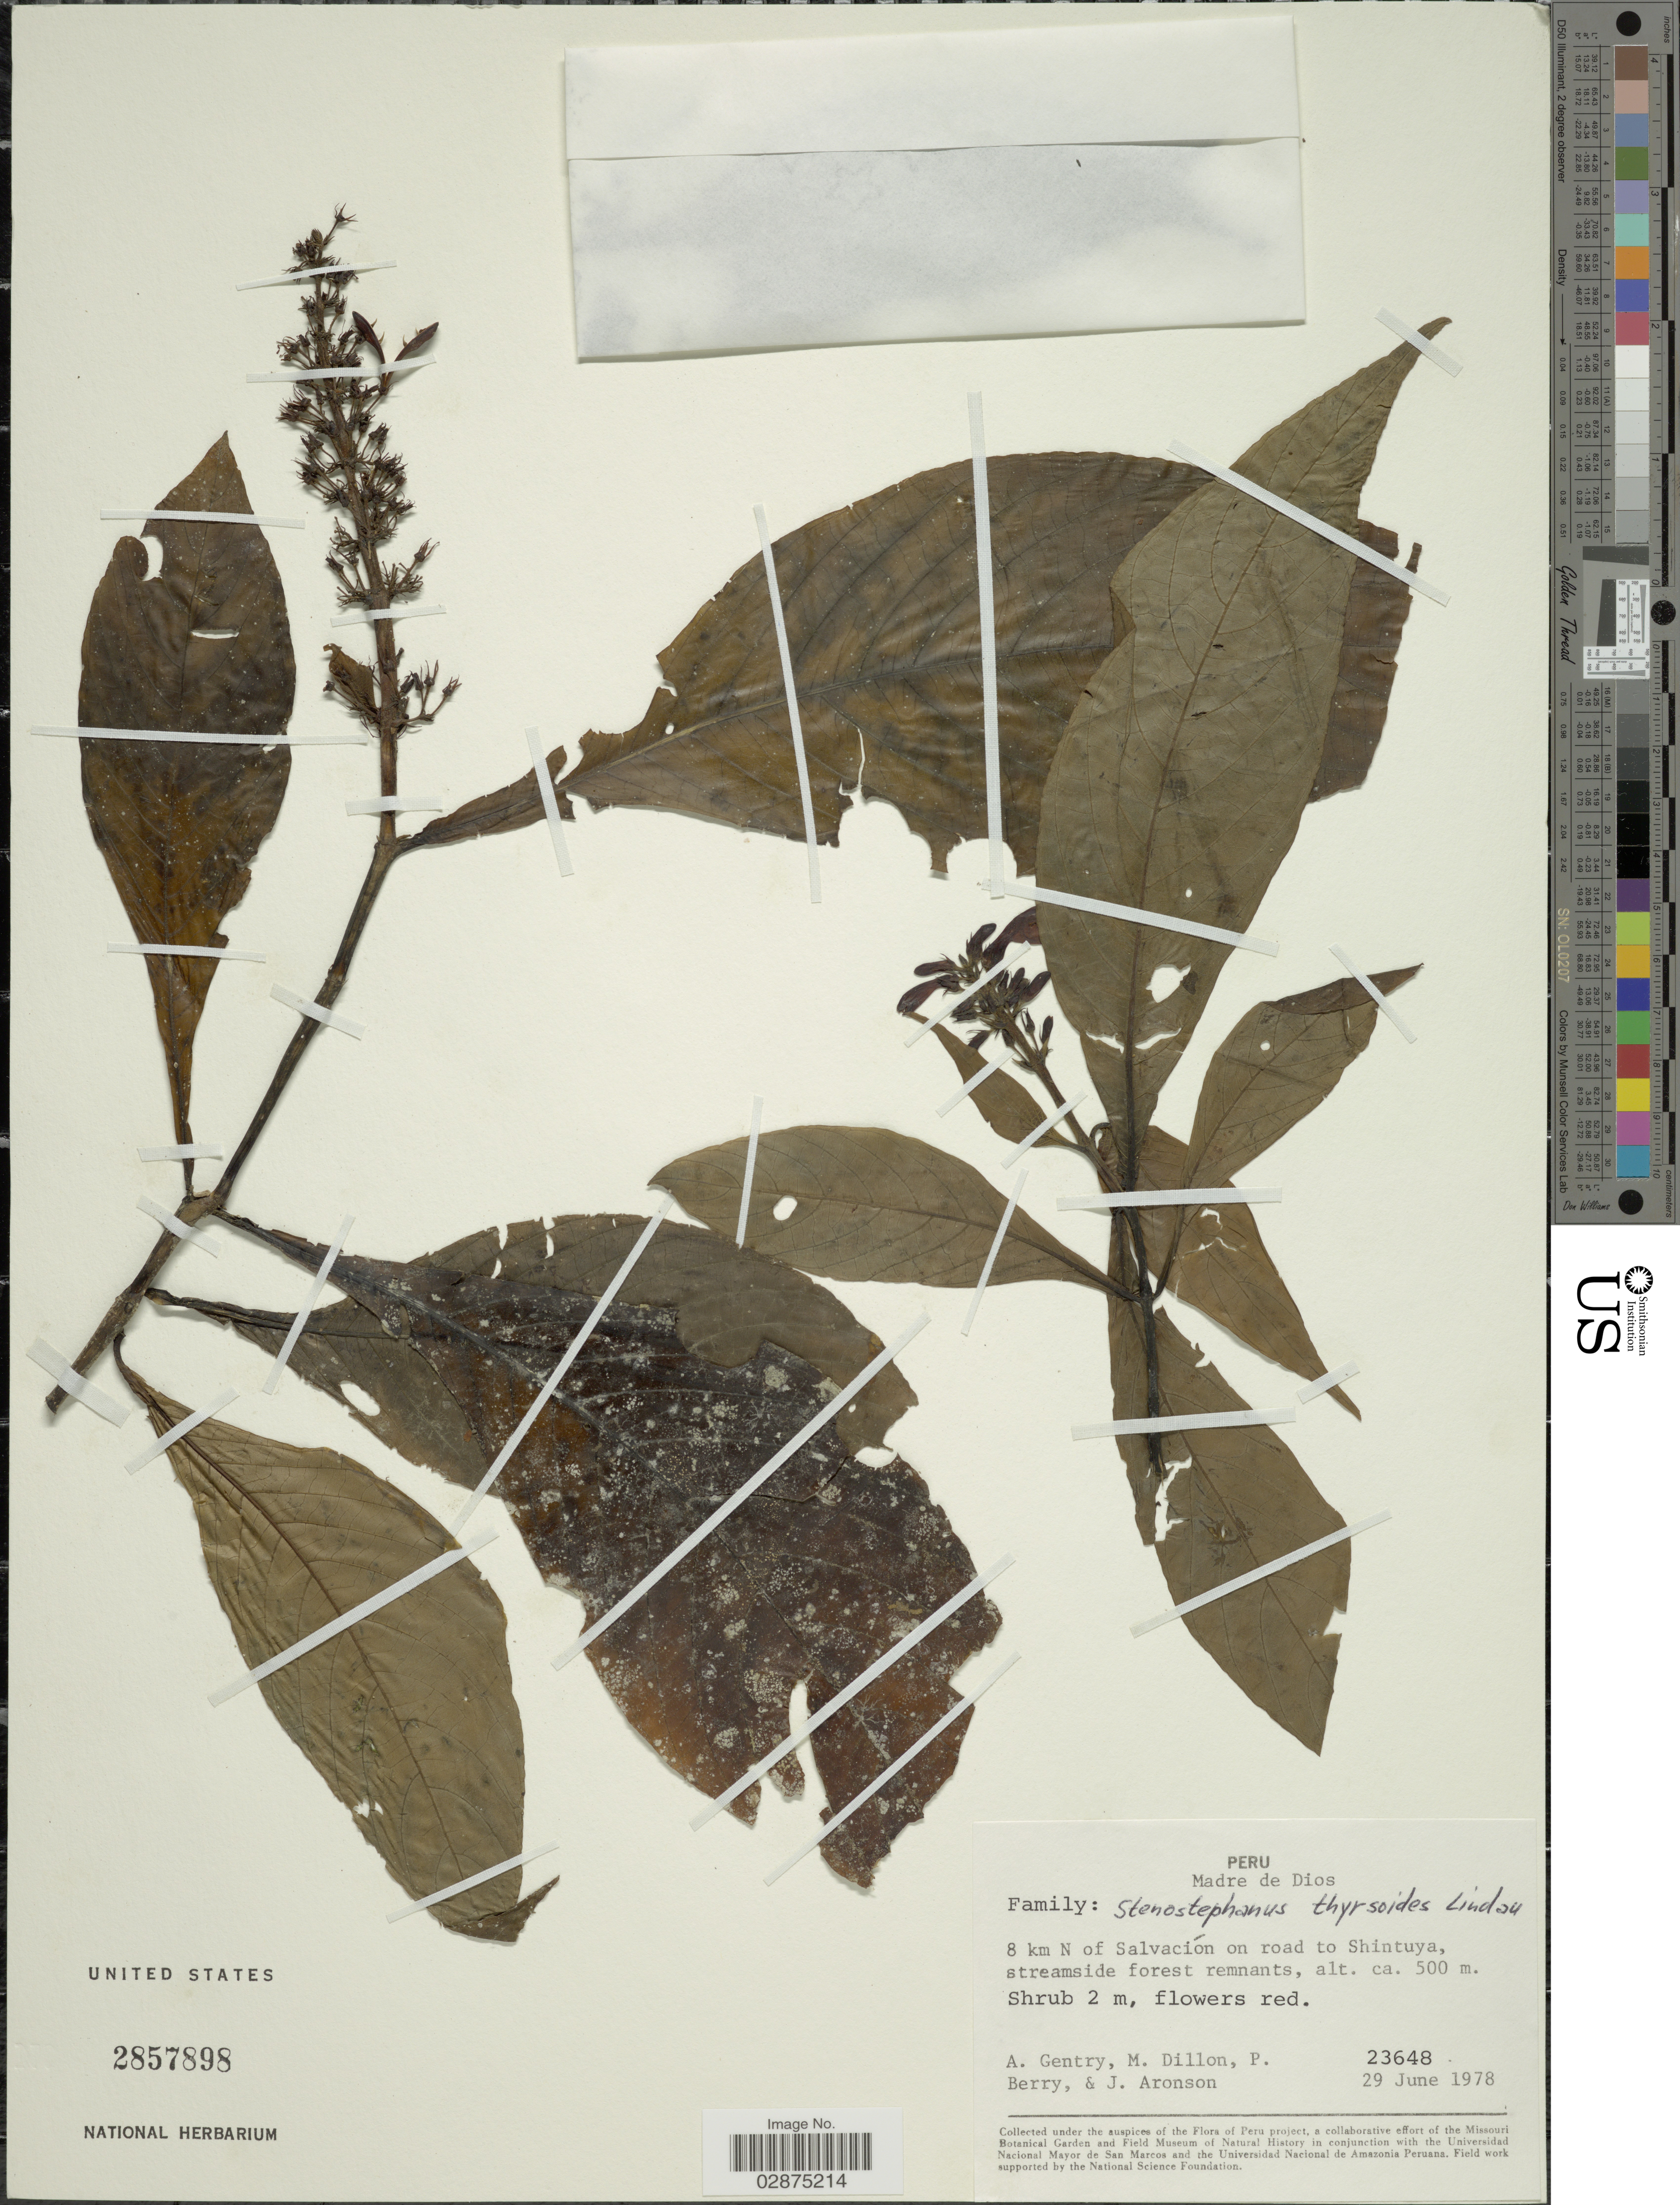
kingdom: Plantae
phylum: Tracheophyta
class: Magnoliopsida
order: Lamiales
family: Acanthaceae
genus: Stenostephanus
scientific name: Stenostephanus longistaminus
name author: (Ruiz & Pav.) V.M. Baum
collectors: A. H. Gentry, M. O. Dillon, P. Berry & J. Aronson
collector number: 23648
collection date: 1978-06-29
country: Peru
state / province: Madre de Dios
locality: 8 km N of Salvación on road to Shintuya.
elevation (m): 500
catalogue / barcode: US 2857898